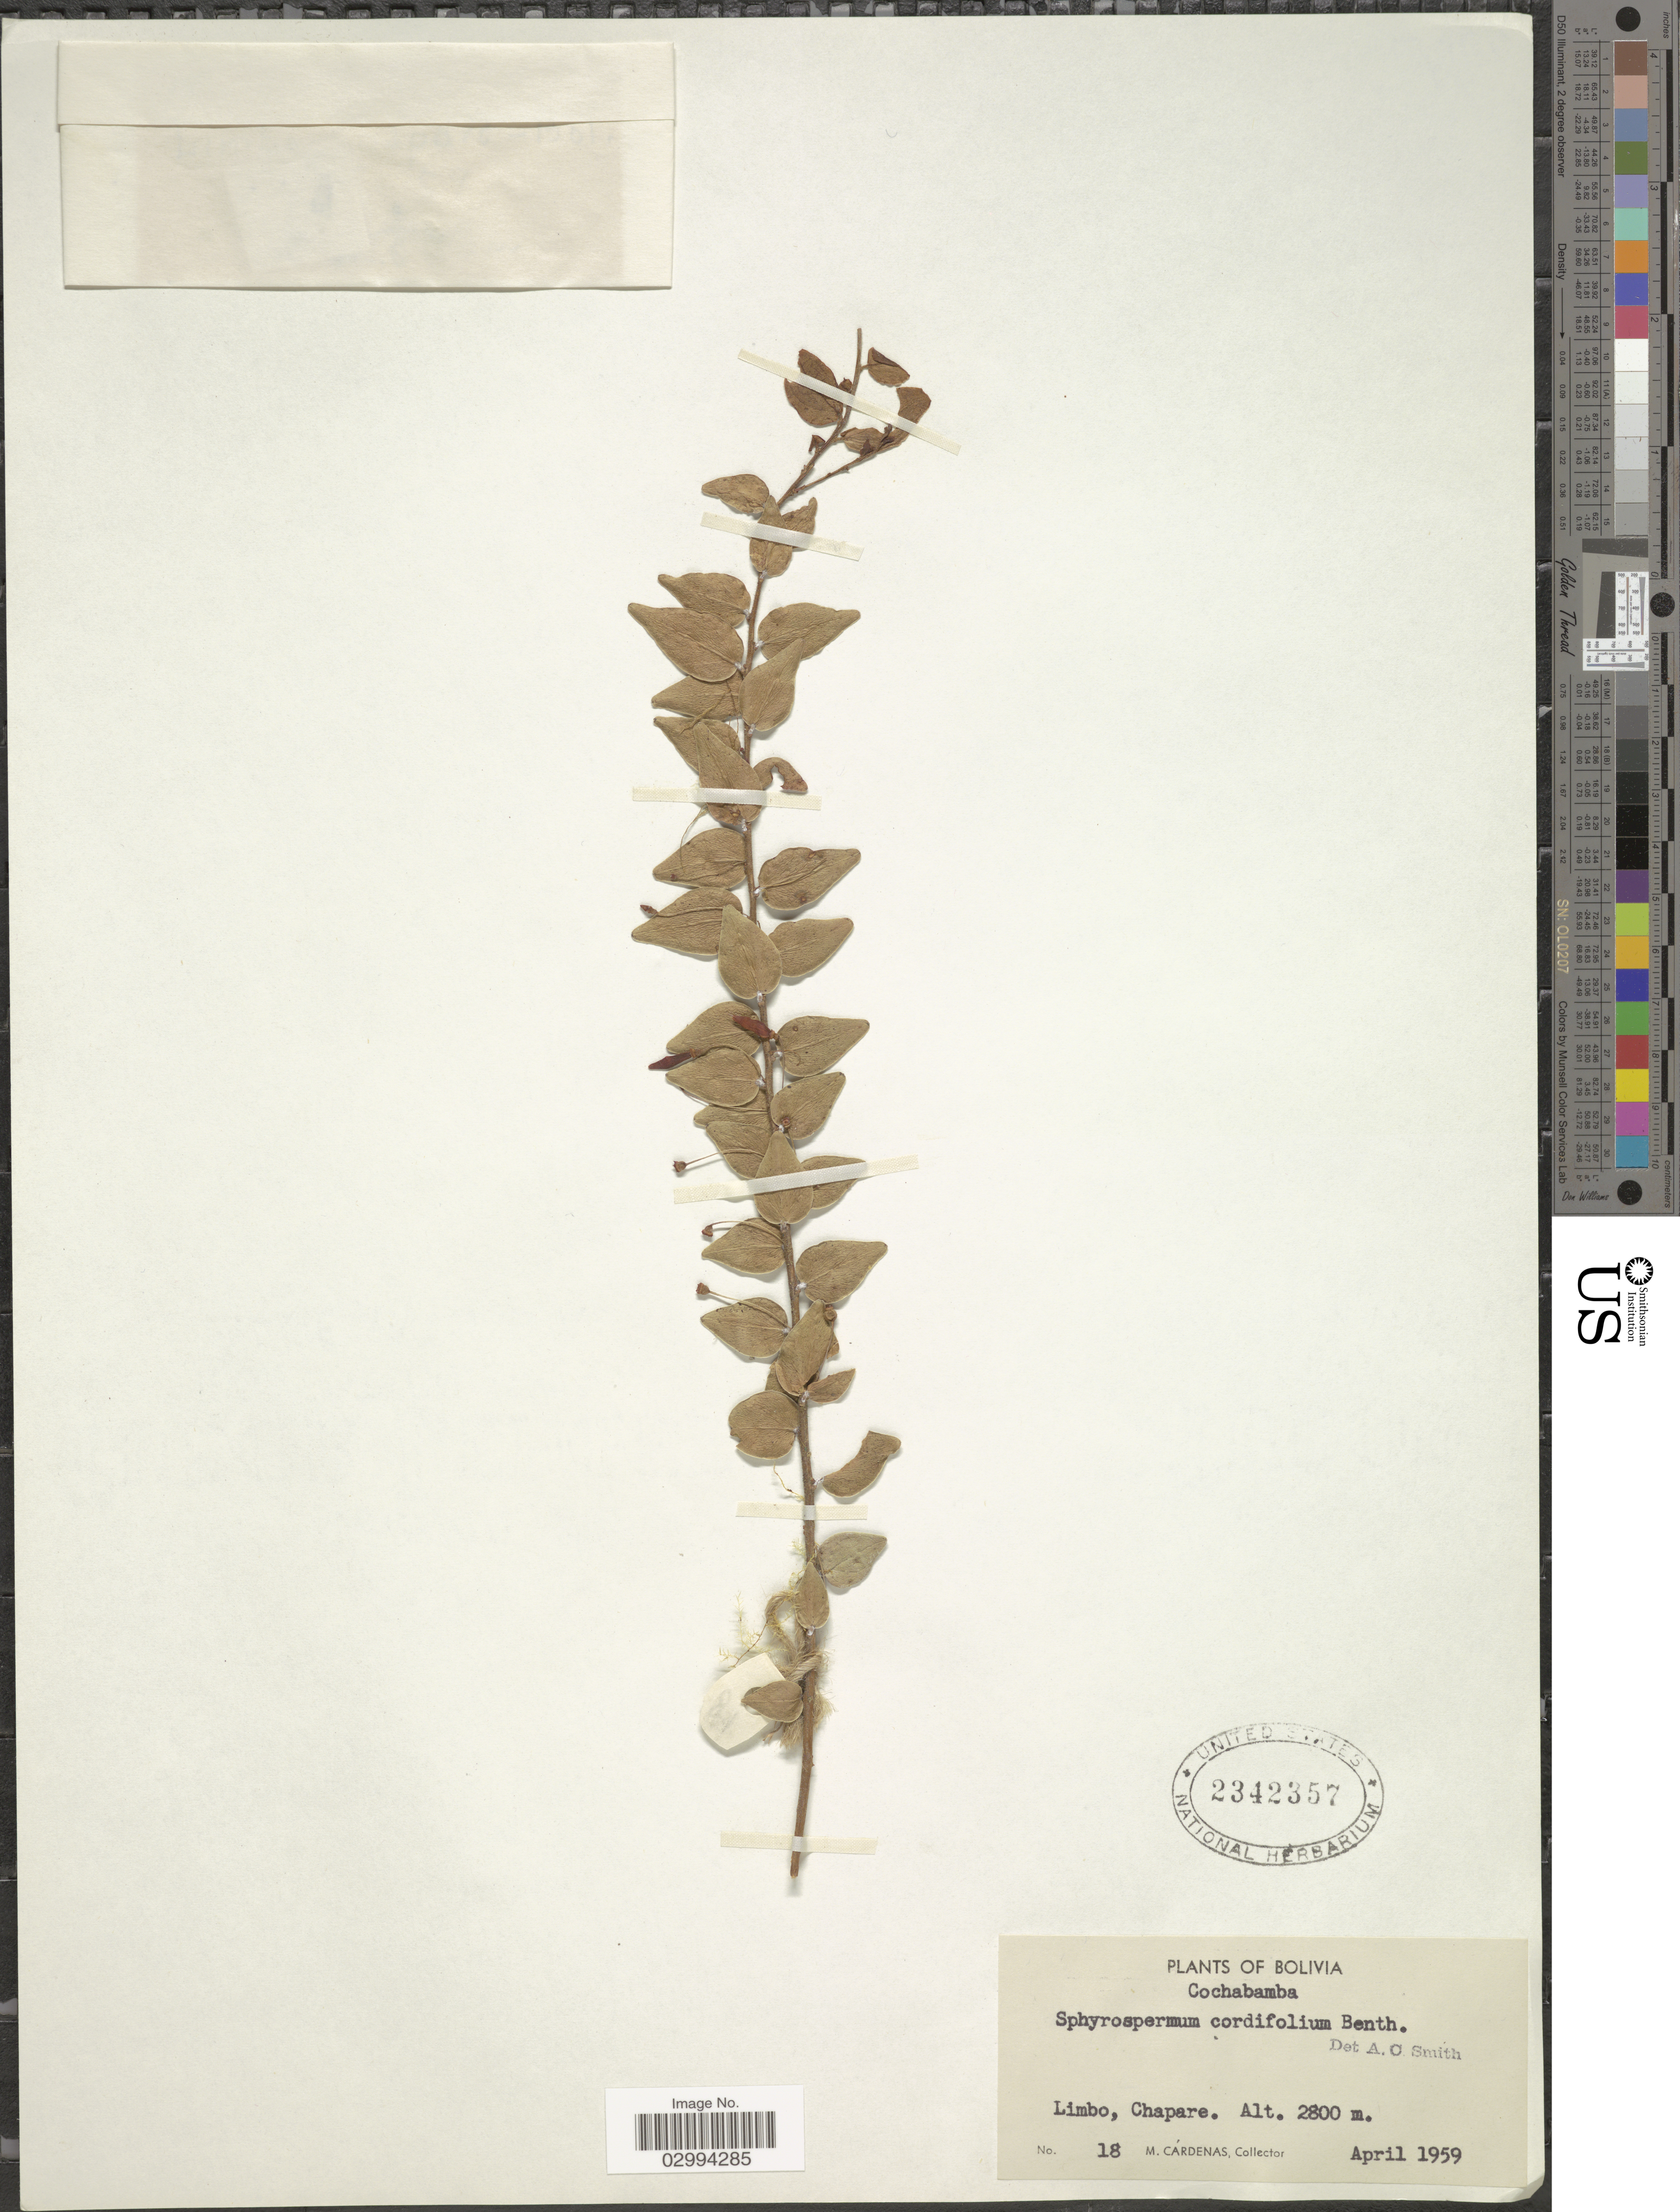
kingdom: Plantae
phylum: Tracheophyta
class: Magnoliopsida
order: Ericales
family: Ericaceae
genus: Sphyrospermum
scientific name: Sphyrospermum cordifolium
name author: Benth.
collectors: M. Cárdenas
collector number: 18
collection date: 1959-04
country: Bolivia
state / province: Cochabamba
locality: Limbo, Chapare.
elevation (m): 2800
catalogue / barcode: US 2342357